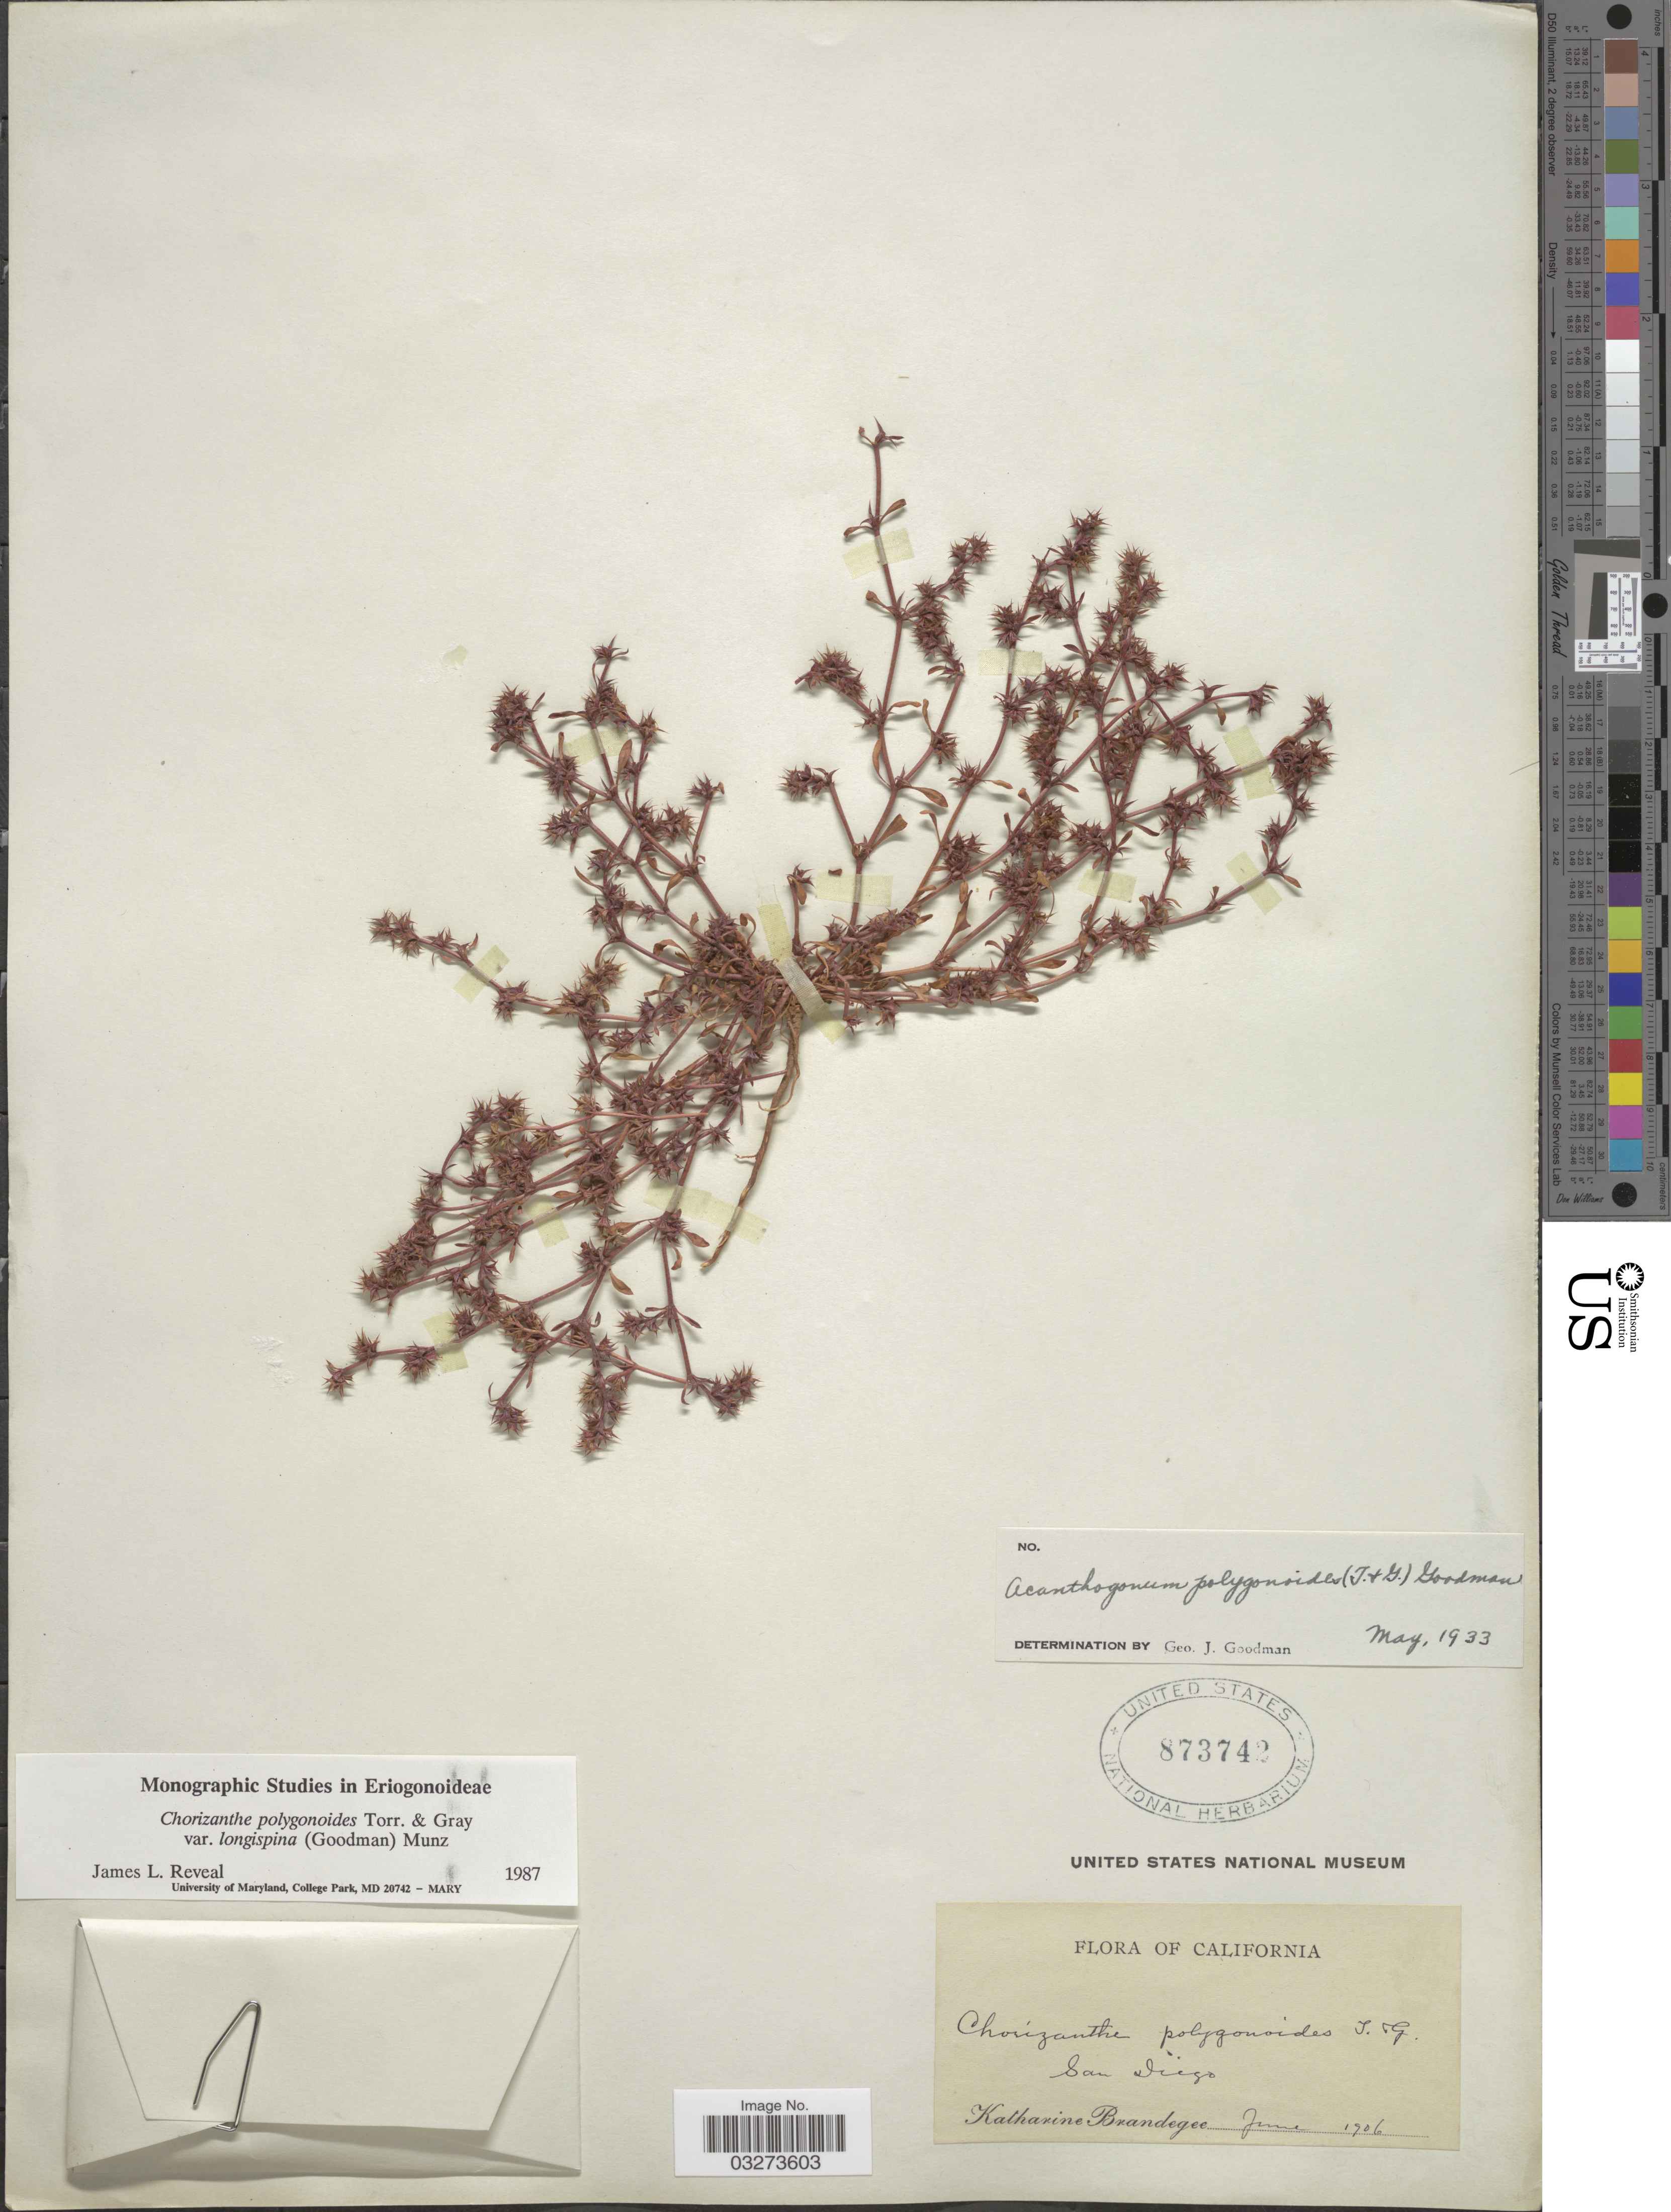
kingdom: Plantae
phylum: Tracheophyta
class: Magnoliopsida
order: Caryophyllales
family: Polygonaceae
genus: Chorizanthe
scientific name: Chorizanthe polygonoides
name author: Torr. & A. Gray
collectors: M. K. Brandegee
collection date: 1906-06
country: United States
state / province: California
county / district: San Diego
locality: San Diego.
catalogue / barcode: US 873742